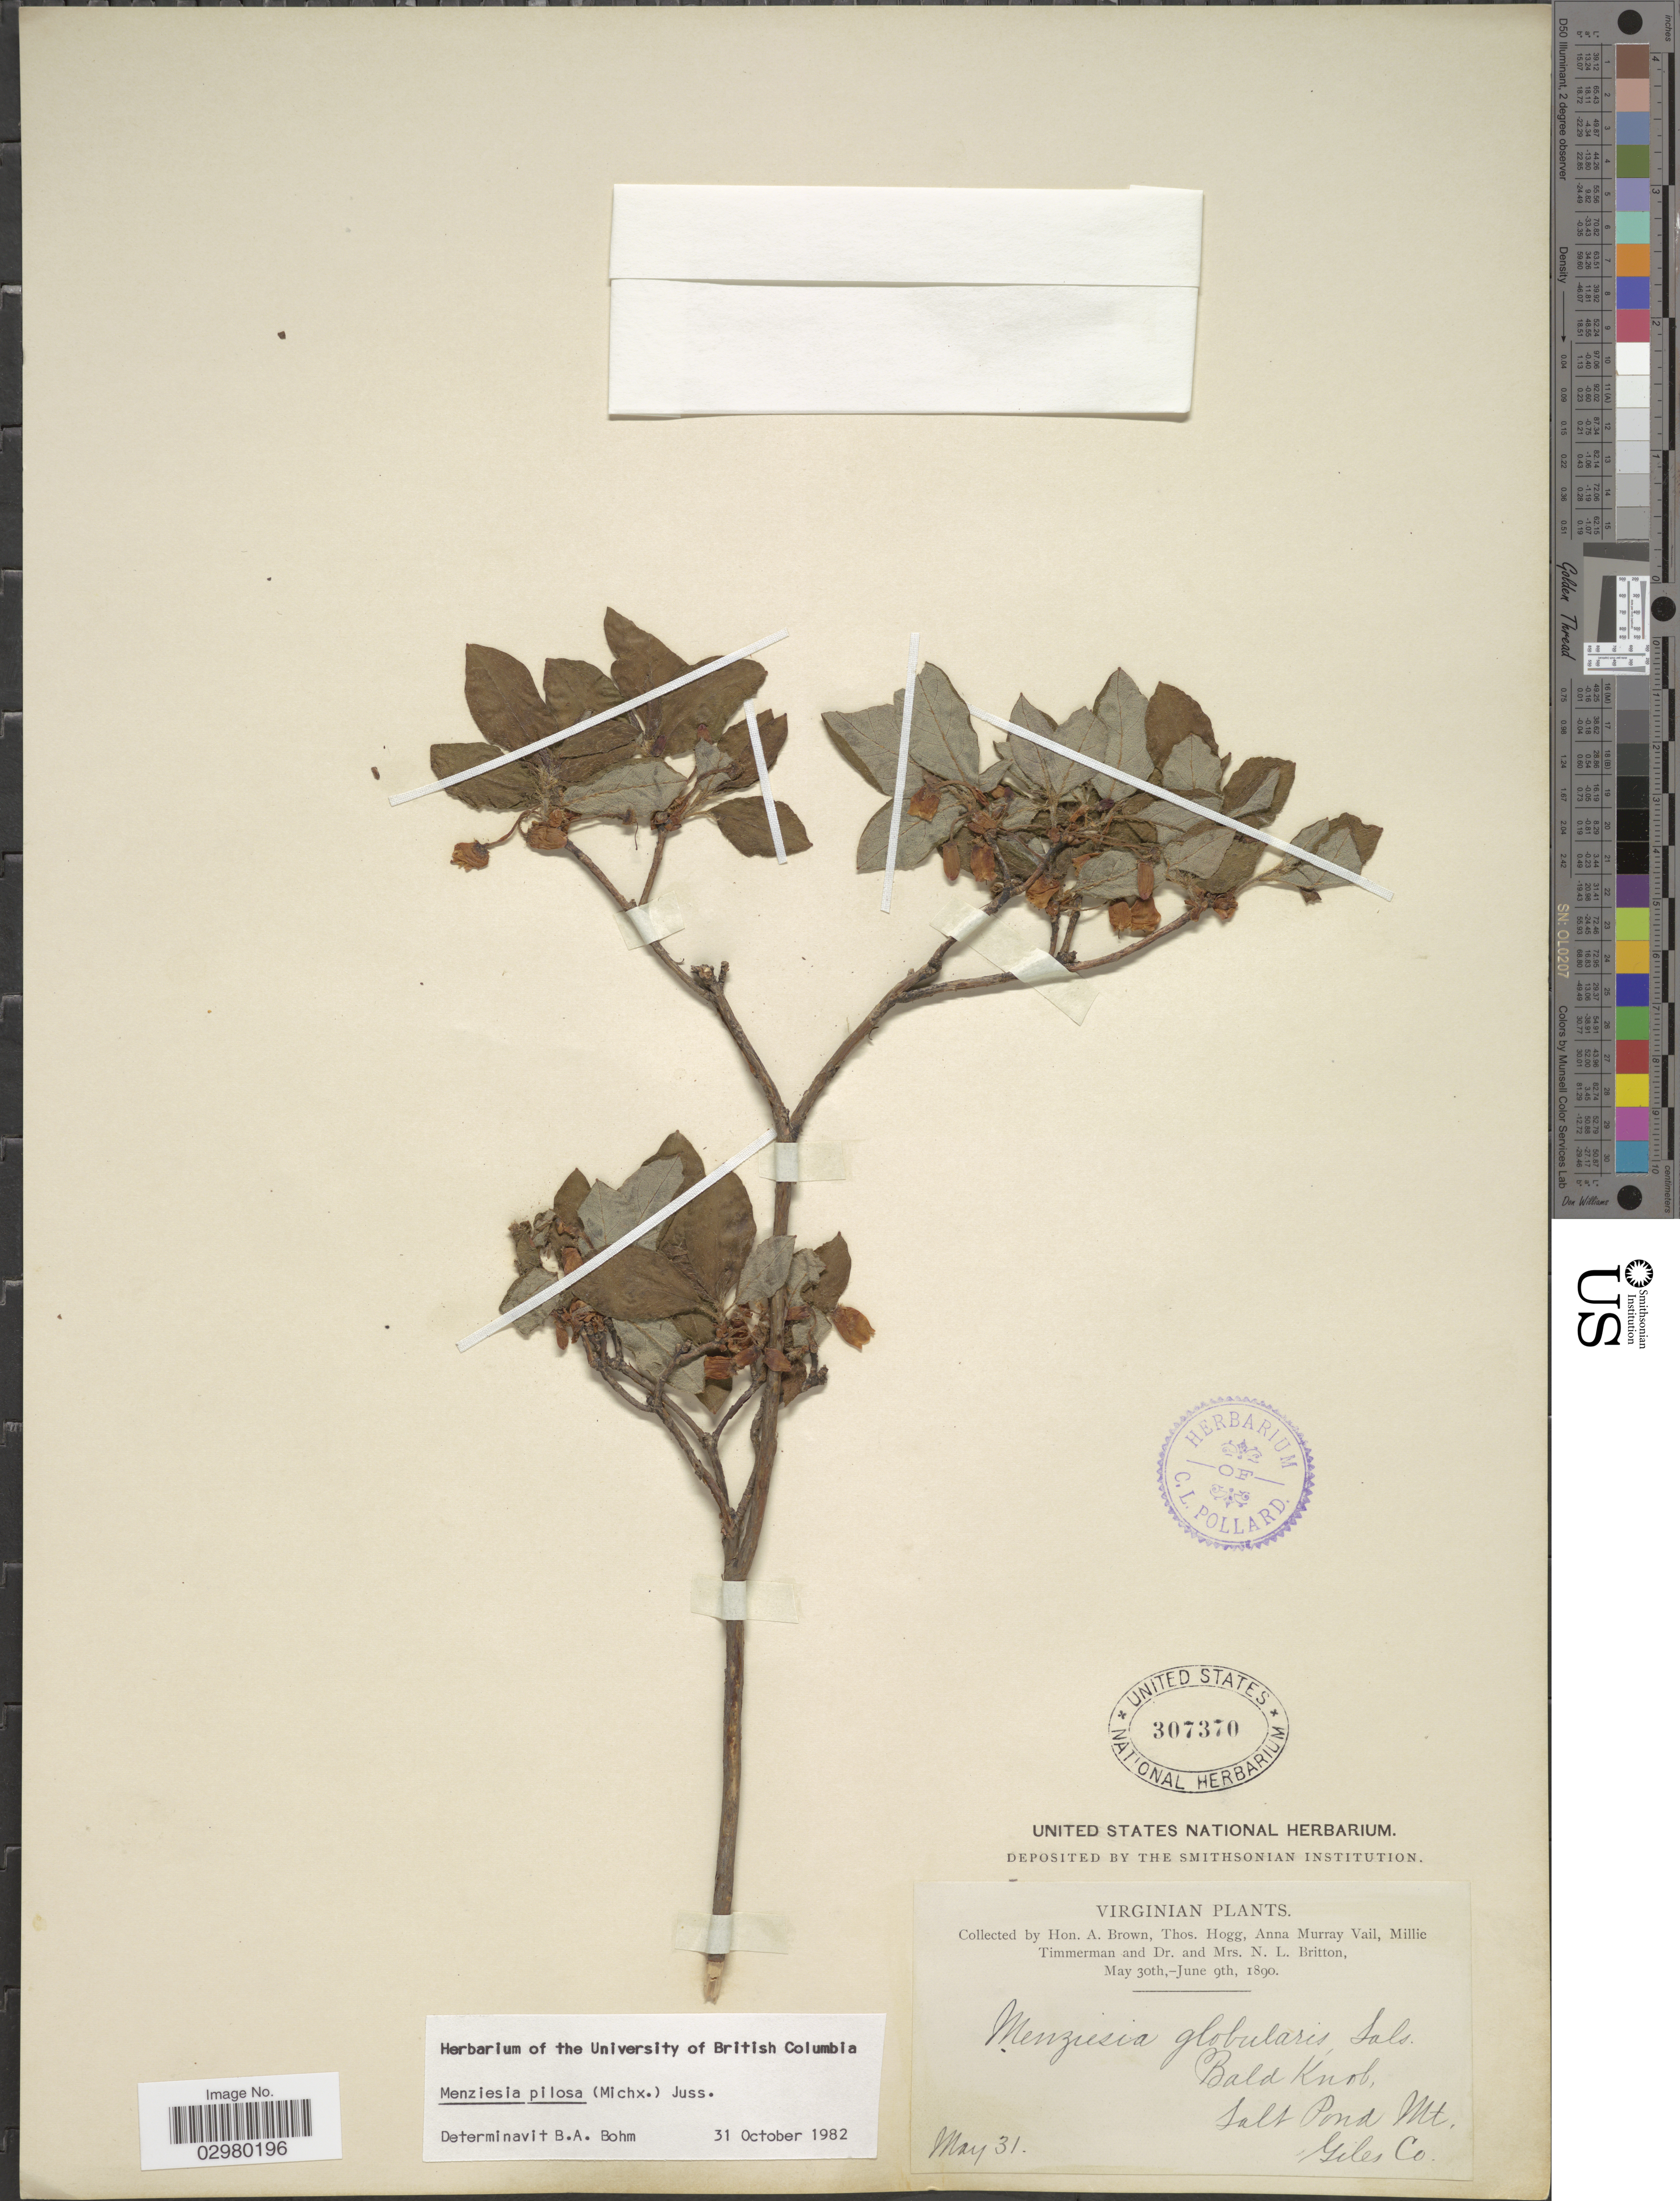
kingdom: Plantae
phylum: Tracheophyta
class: Magnoliopsida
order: Ericales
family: Ericaceae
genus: Menziesia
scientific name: Menziesia pilosa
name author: (Michx.) Juss.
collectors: H. A. Brown, T. Hogg, A. Vail, M. Timmerman & et al.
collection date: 1890-05-31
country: United States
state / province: Virginia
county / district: Giles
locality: Bald Knob, Salt Pond Mt.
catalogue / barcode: US 307370